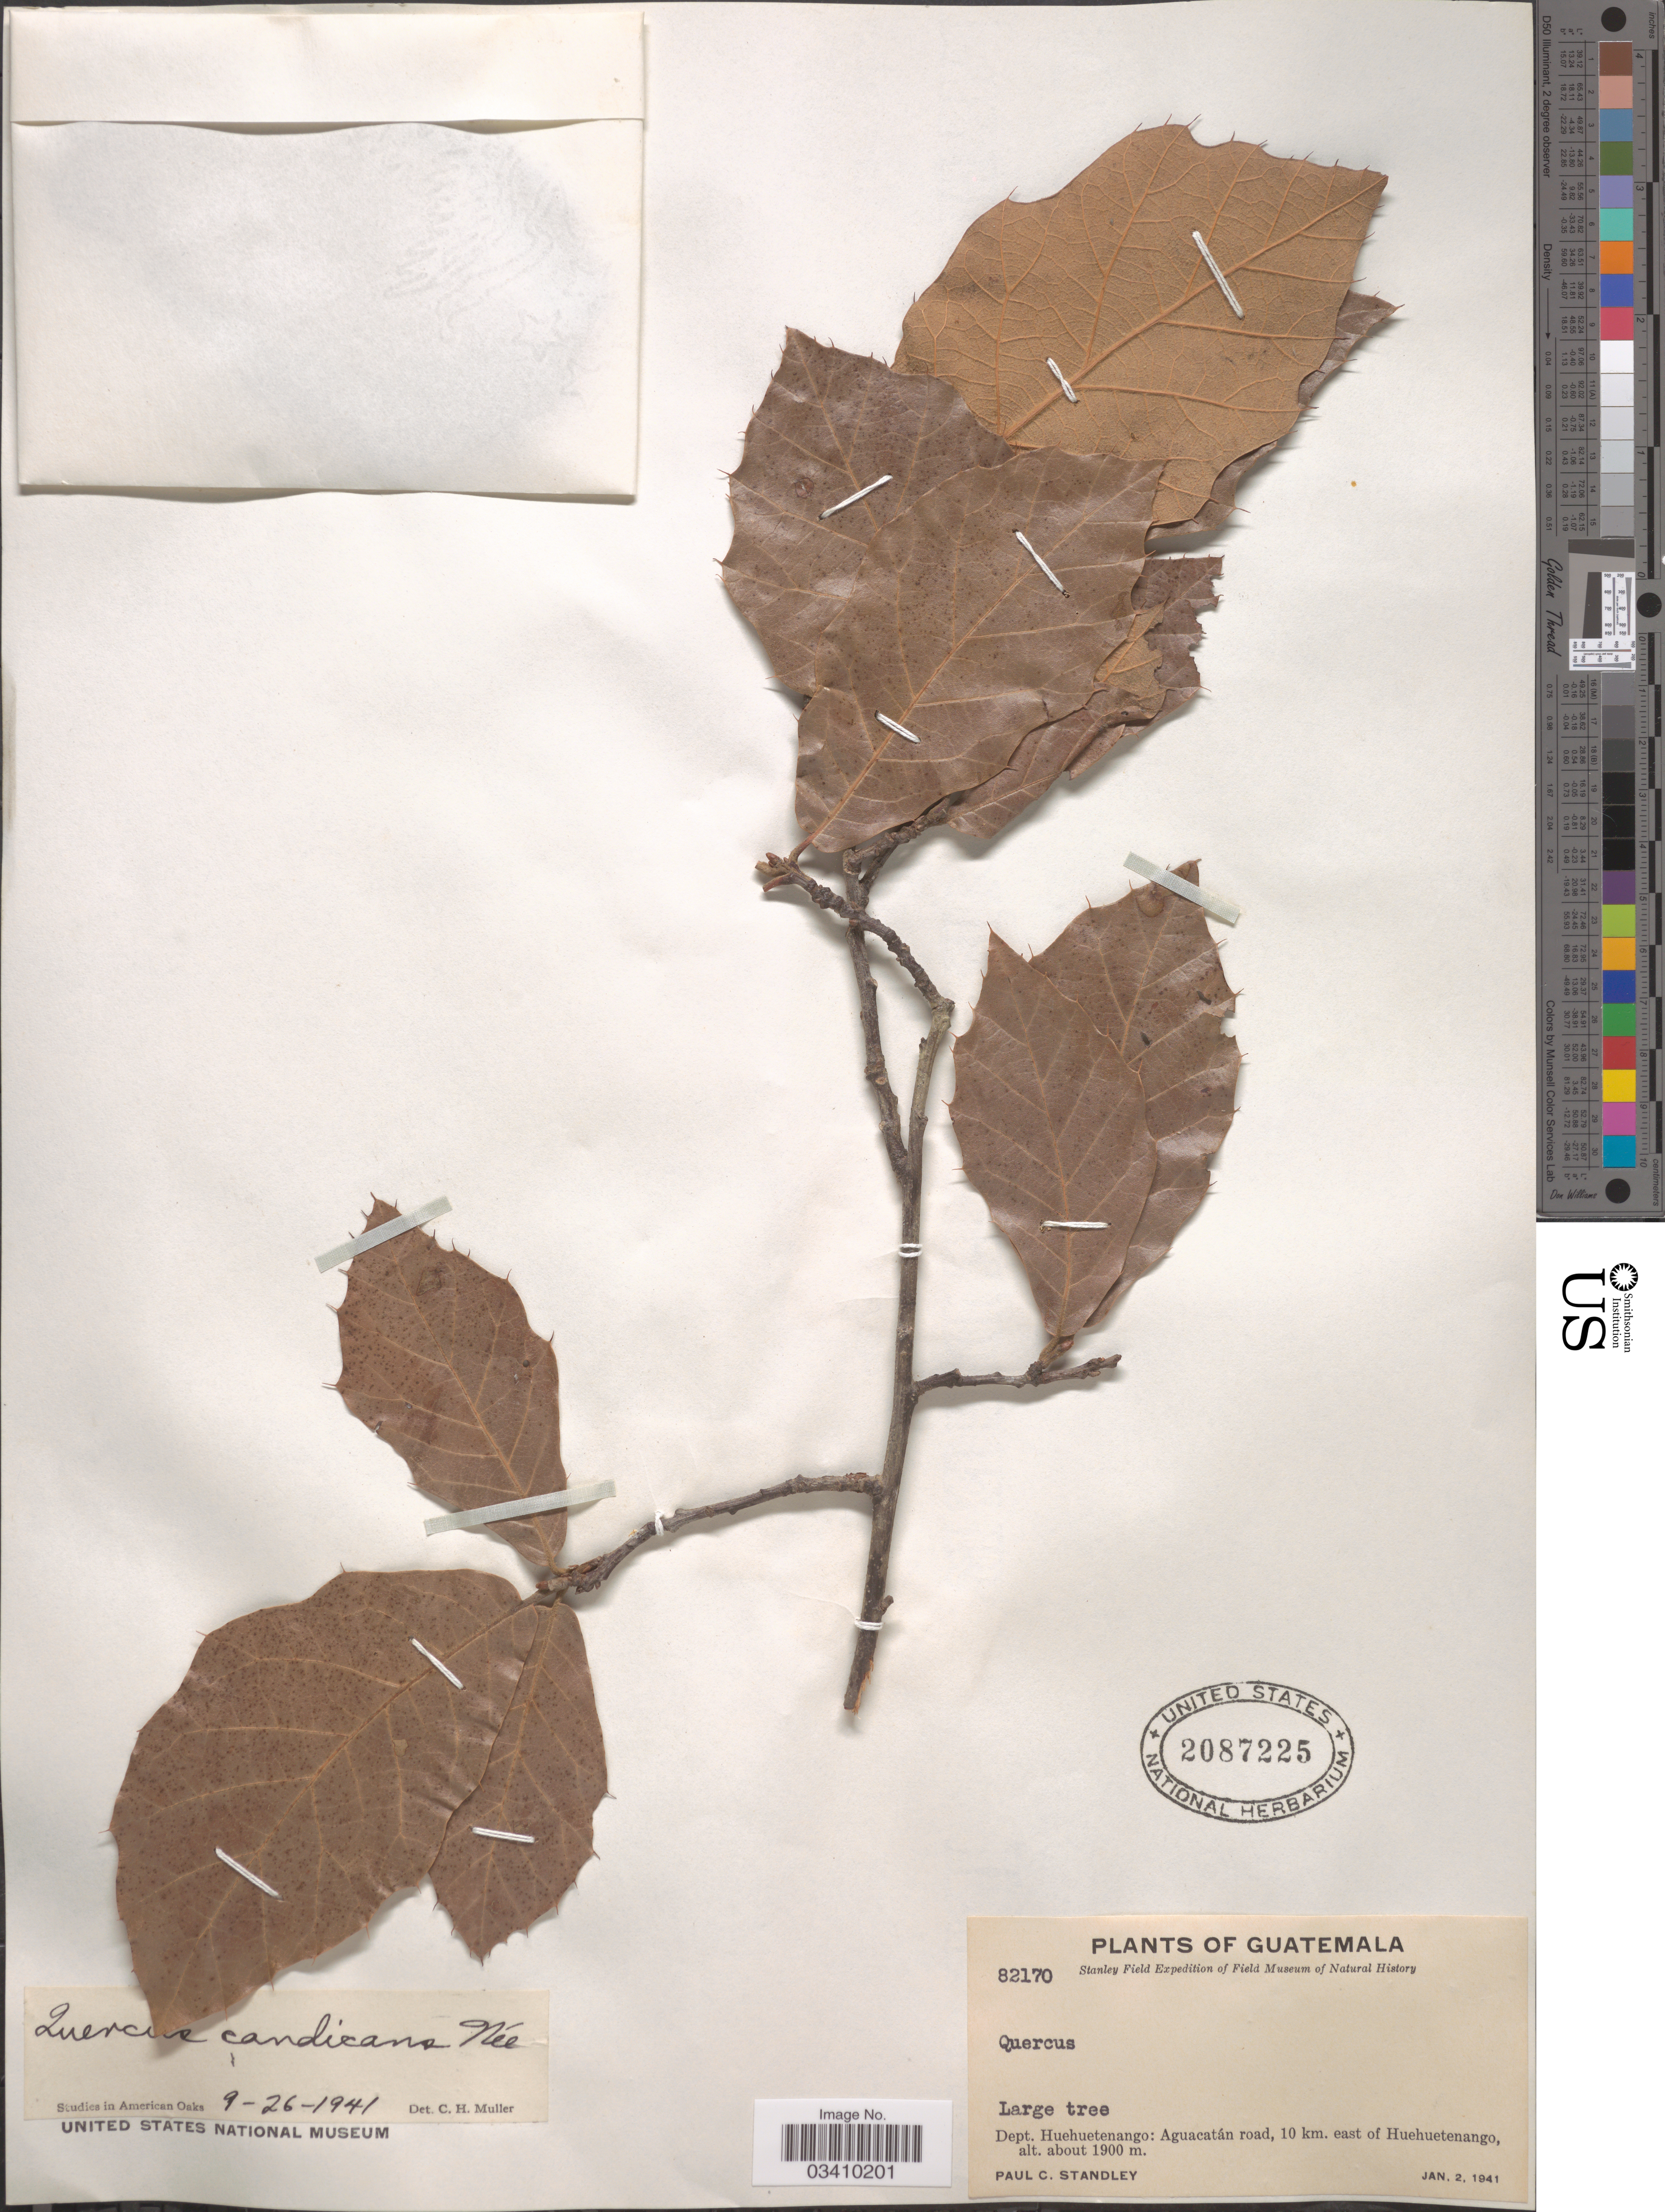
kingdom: Plantae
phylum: Tracheophyta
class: Magnoliopsida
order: Fagales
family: Fagaceae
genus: Quercus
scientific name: Quercus candicans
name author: Née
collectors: P. C. Standley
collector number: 82170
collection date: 1941-01-02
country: Guatemala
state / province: Huehuetenango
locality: Dept. Huehuetenango: Aguacatán road, 10 km. east of Huehuetenango.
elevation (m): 1900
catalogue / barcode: US 2087225